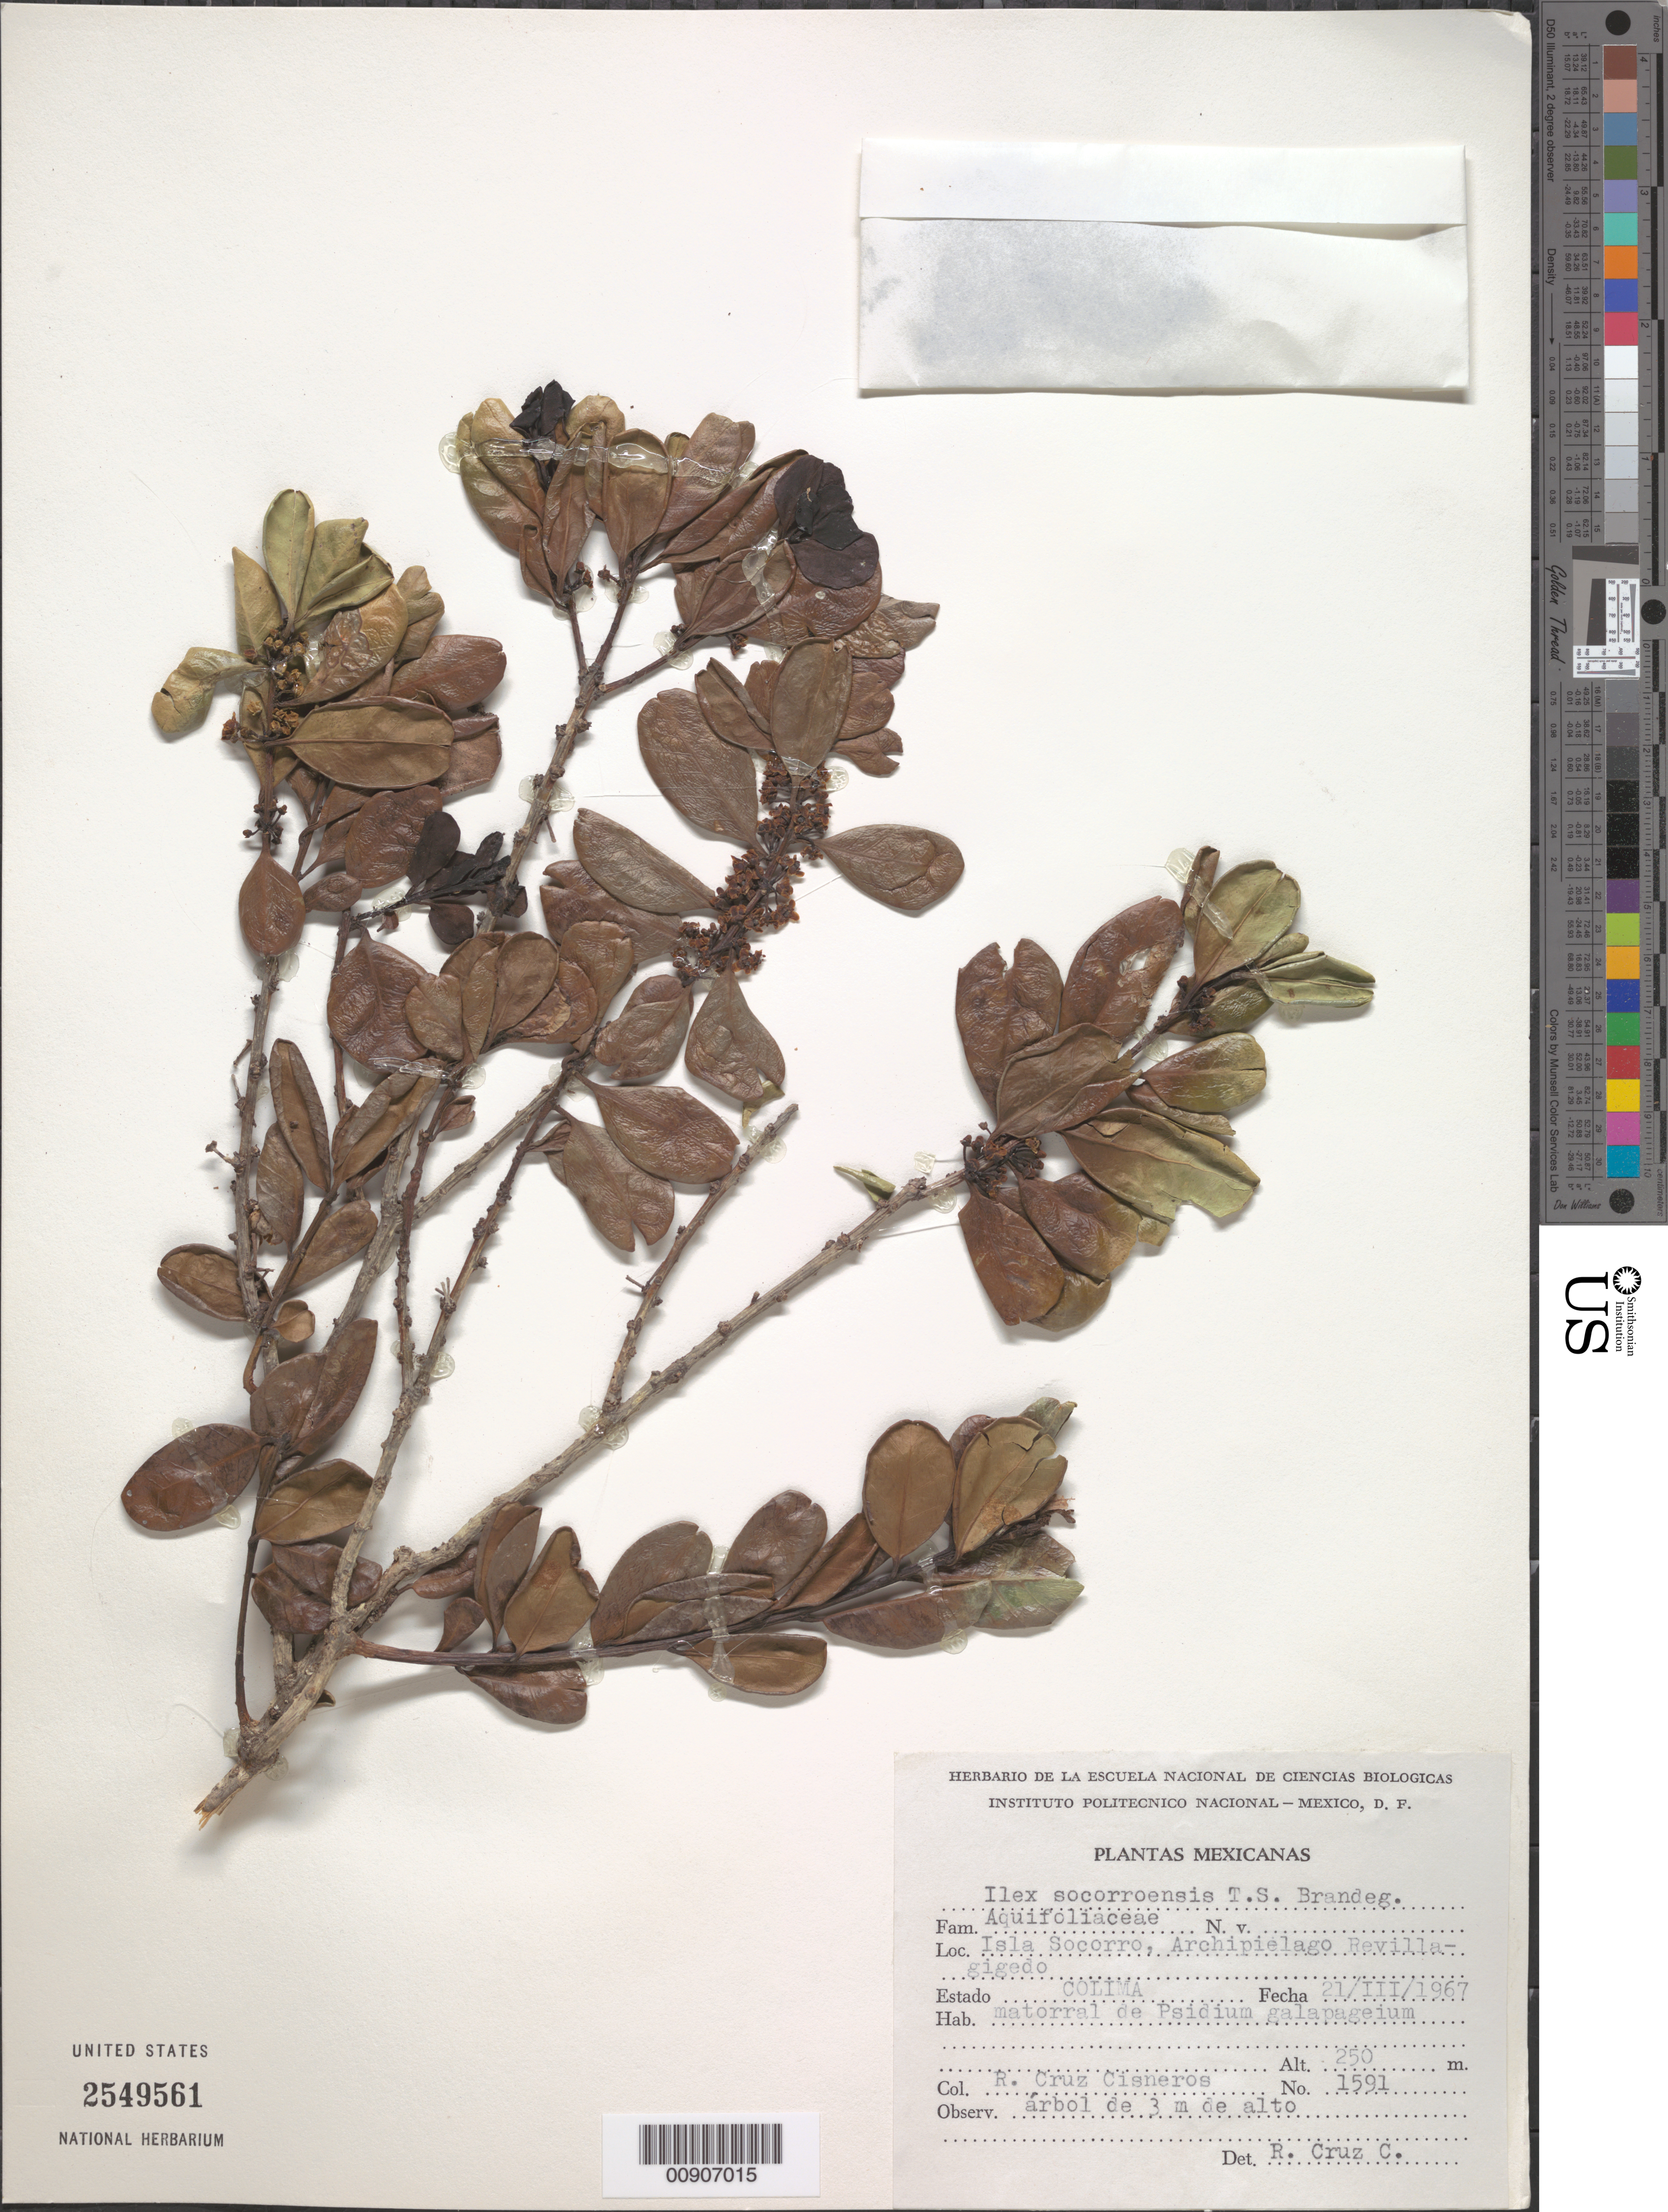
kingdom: Plantae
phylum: Tracheophyta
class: Magnoliopsida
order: Aquifoliales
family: Aquifoliaceae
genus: Ilex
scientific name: Ilex socorroensis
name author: Brandegee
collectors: R. Cruz-C.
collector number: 1591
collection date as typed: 21 Mar 1967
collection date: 1967-03-21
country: Mexico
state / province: Colima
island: Socorro I.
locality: Isla Socorro, Archipielago Revillagigedo, Estado Colima.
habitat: Matorral de Psidium galapageium.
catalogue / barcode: US 2549561